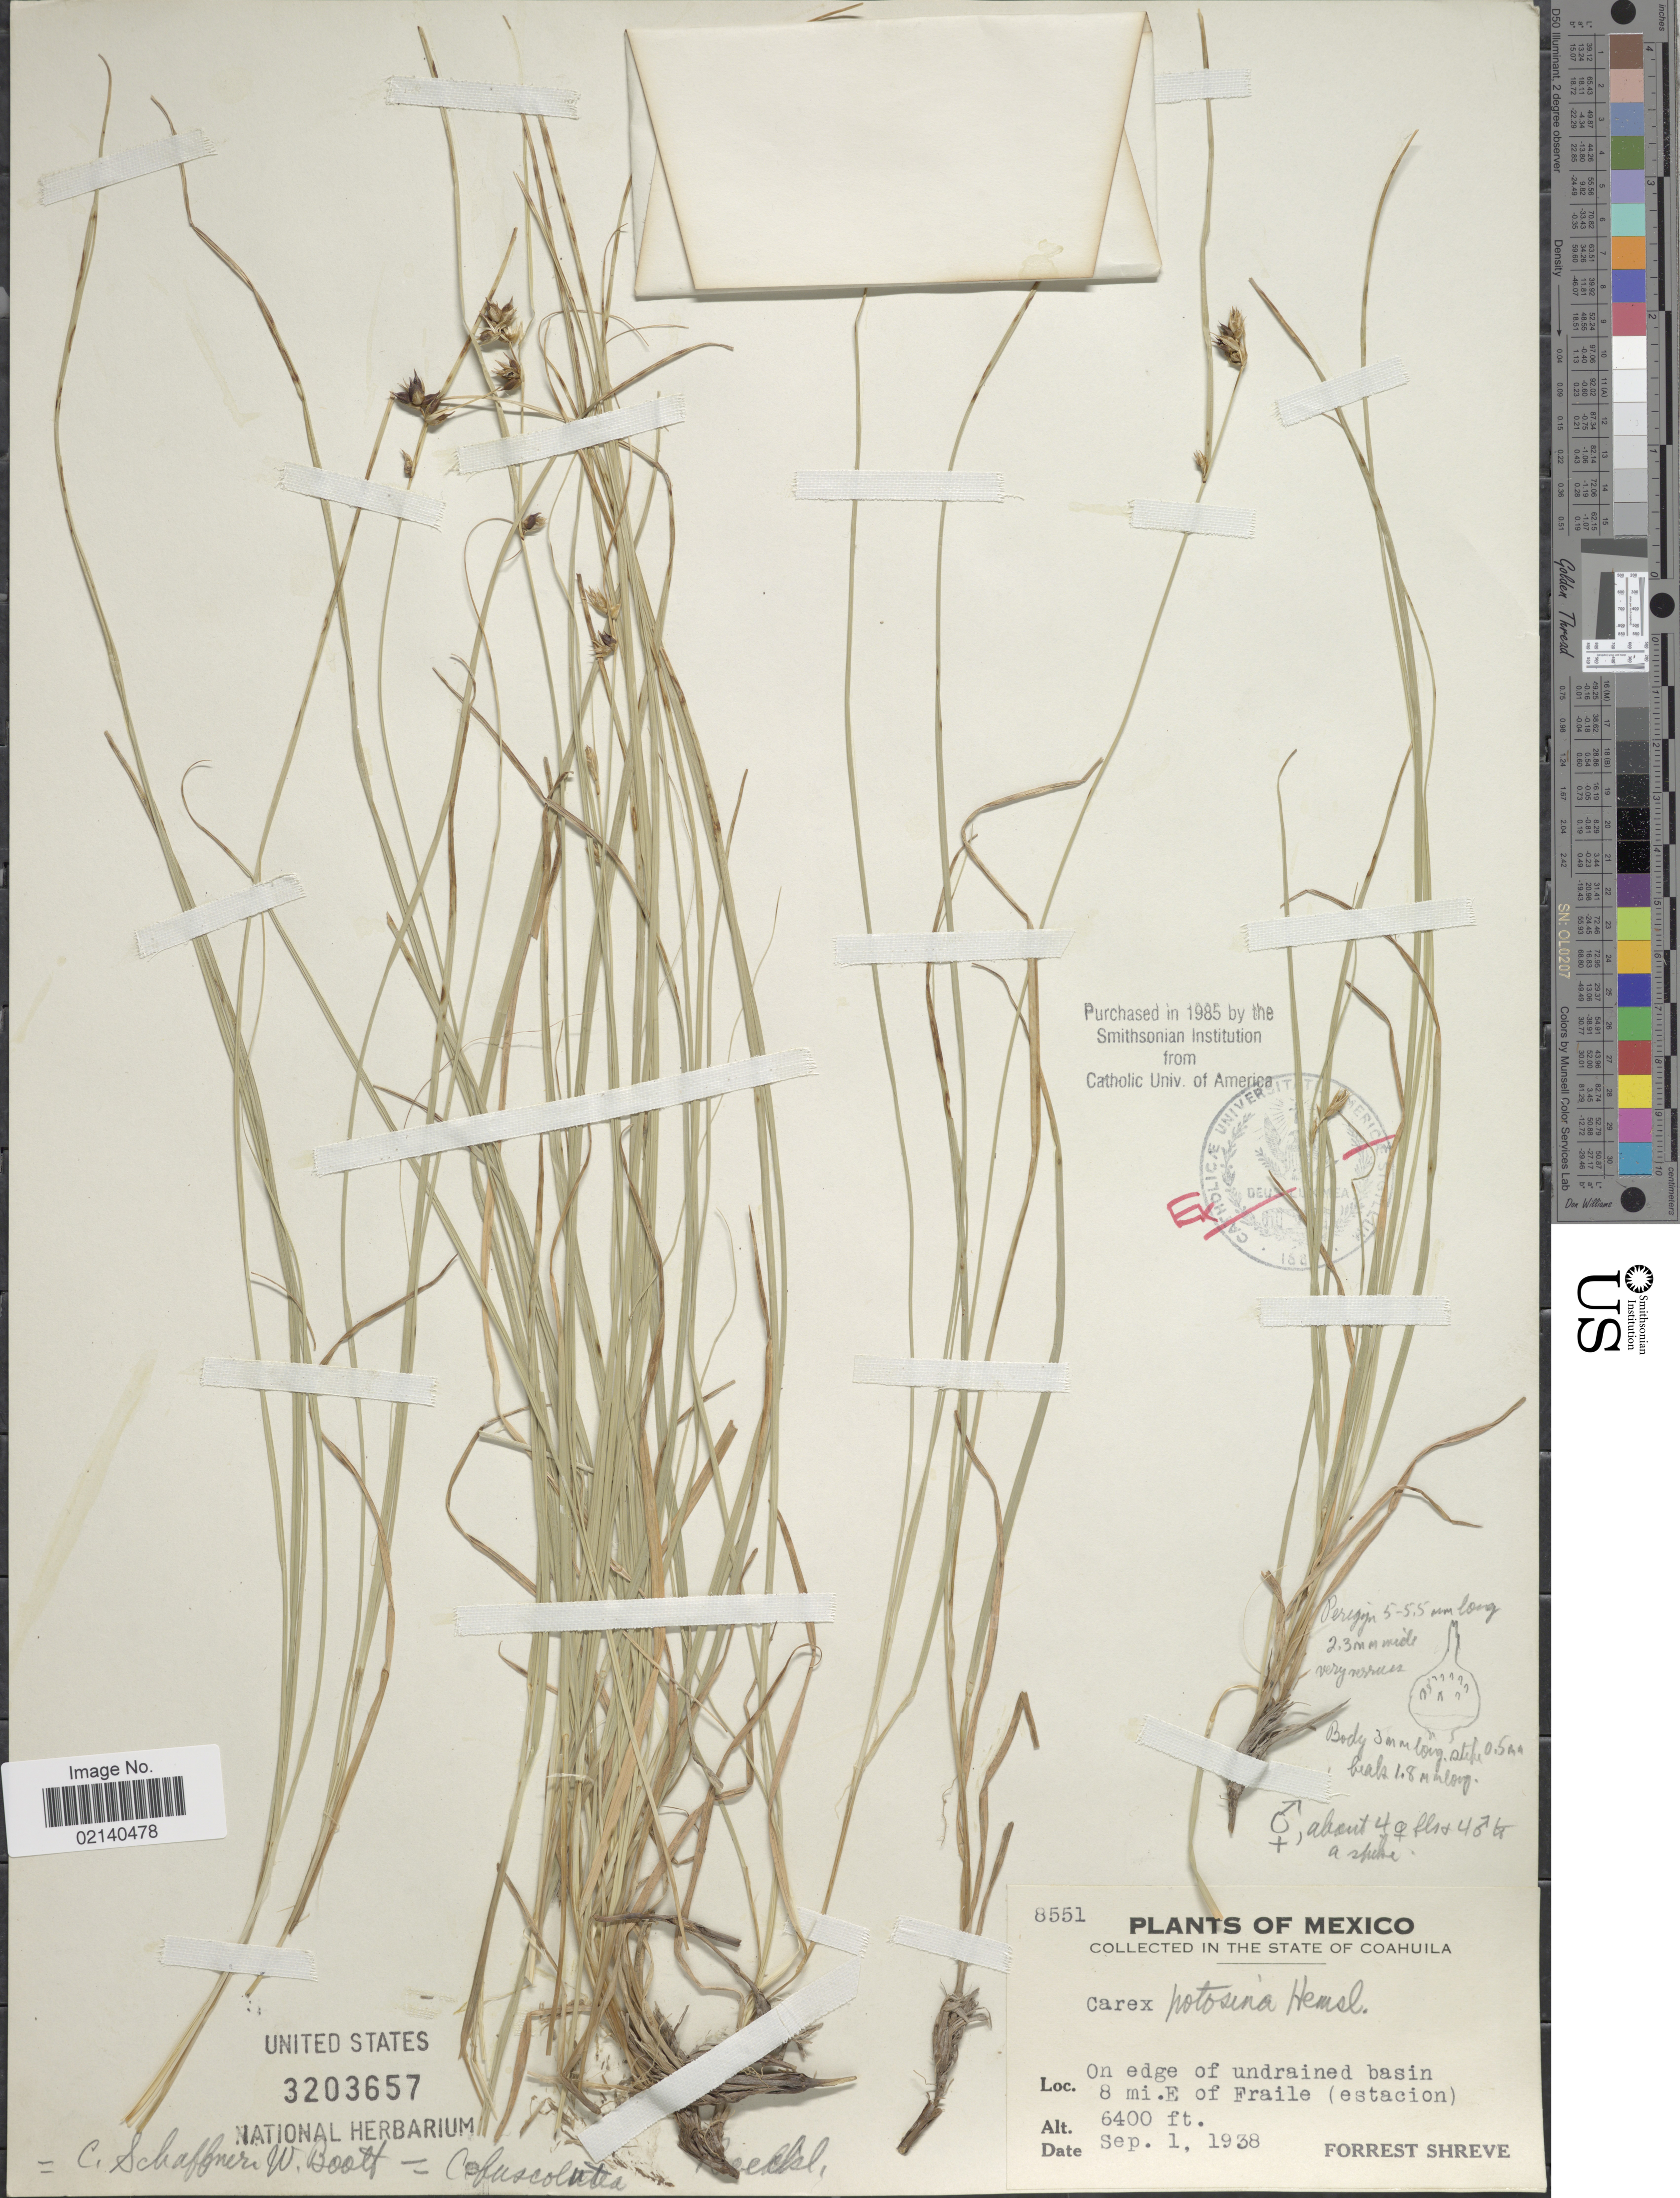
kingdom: Plantae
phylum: Tracheophyta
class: Liliopsida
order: Poales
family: Cyperaceae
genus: Carex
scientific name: Carex potosina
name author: Hemsl.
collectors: F. Shreve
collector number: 8551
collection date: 1938-09-01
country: Mexico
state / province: Coahuila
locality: On edge of underdrained basin 8 mi. E of Fraile (estacion).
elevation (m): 1951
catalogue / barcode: US 3203657